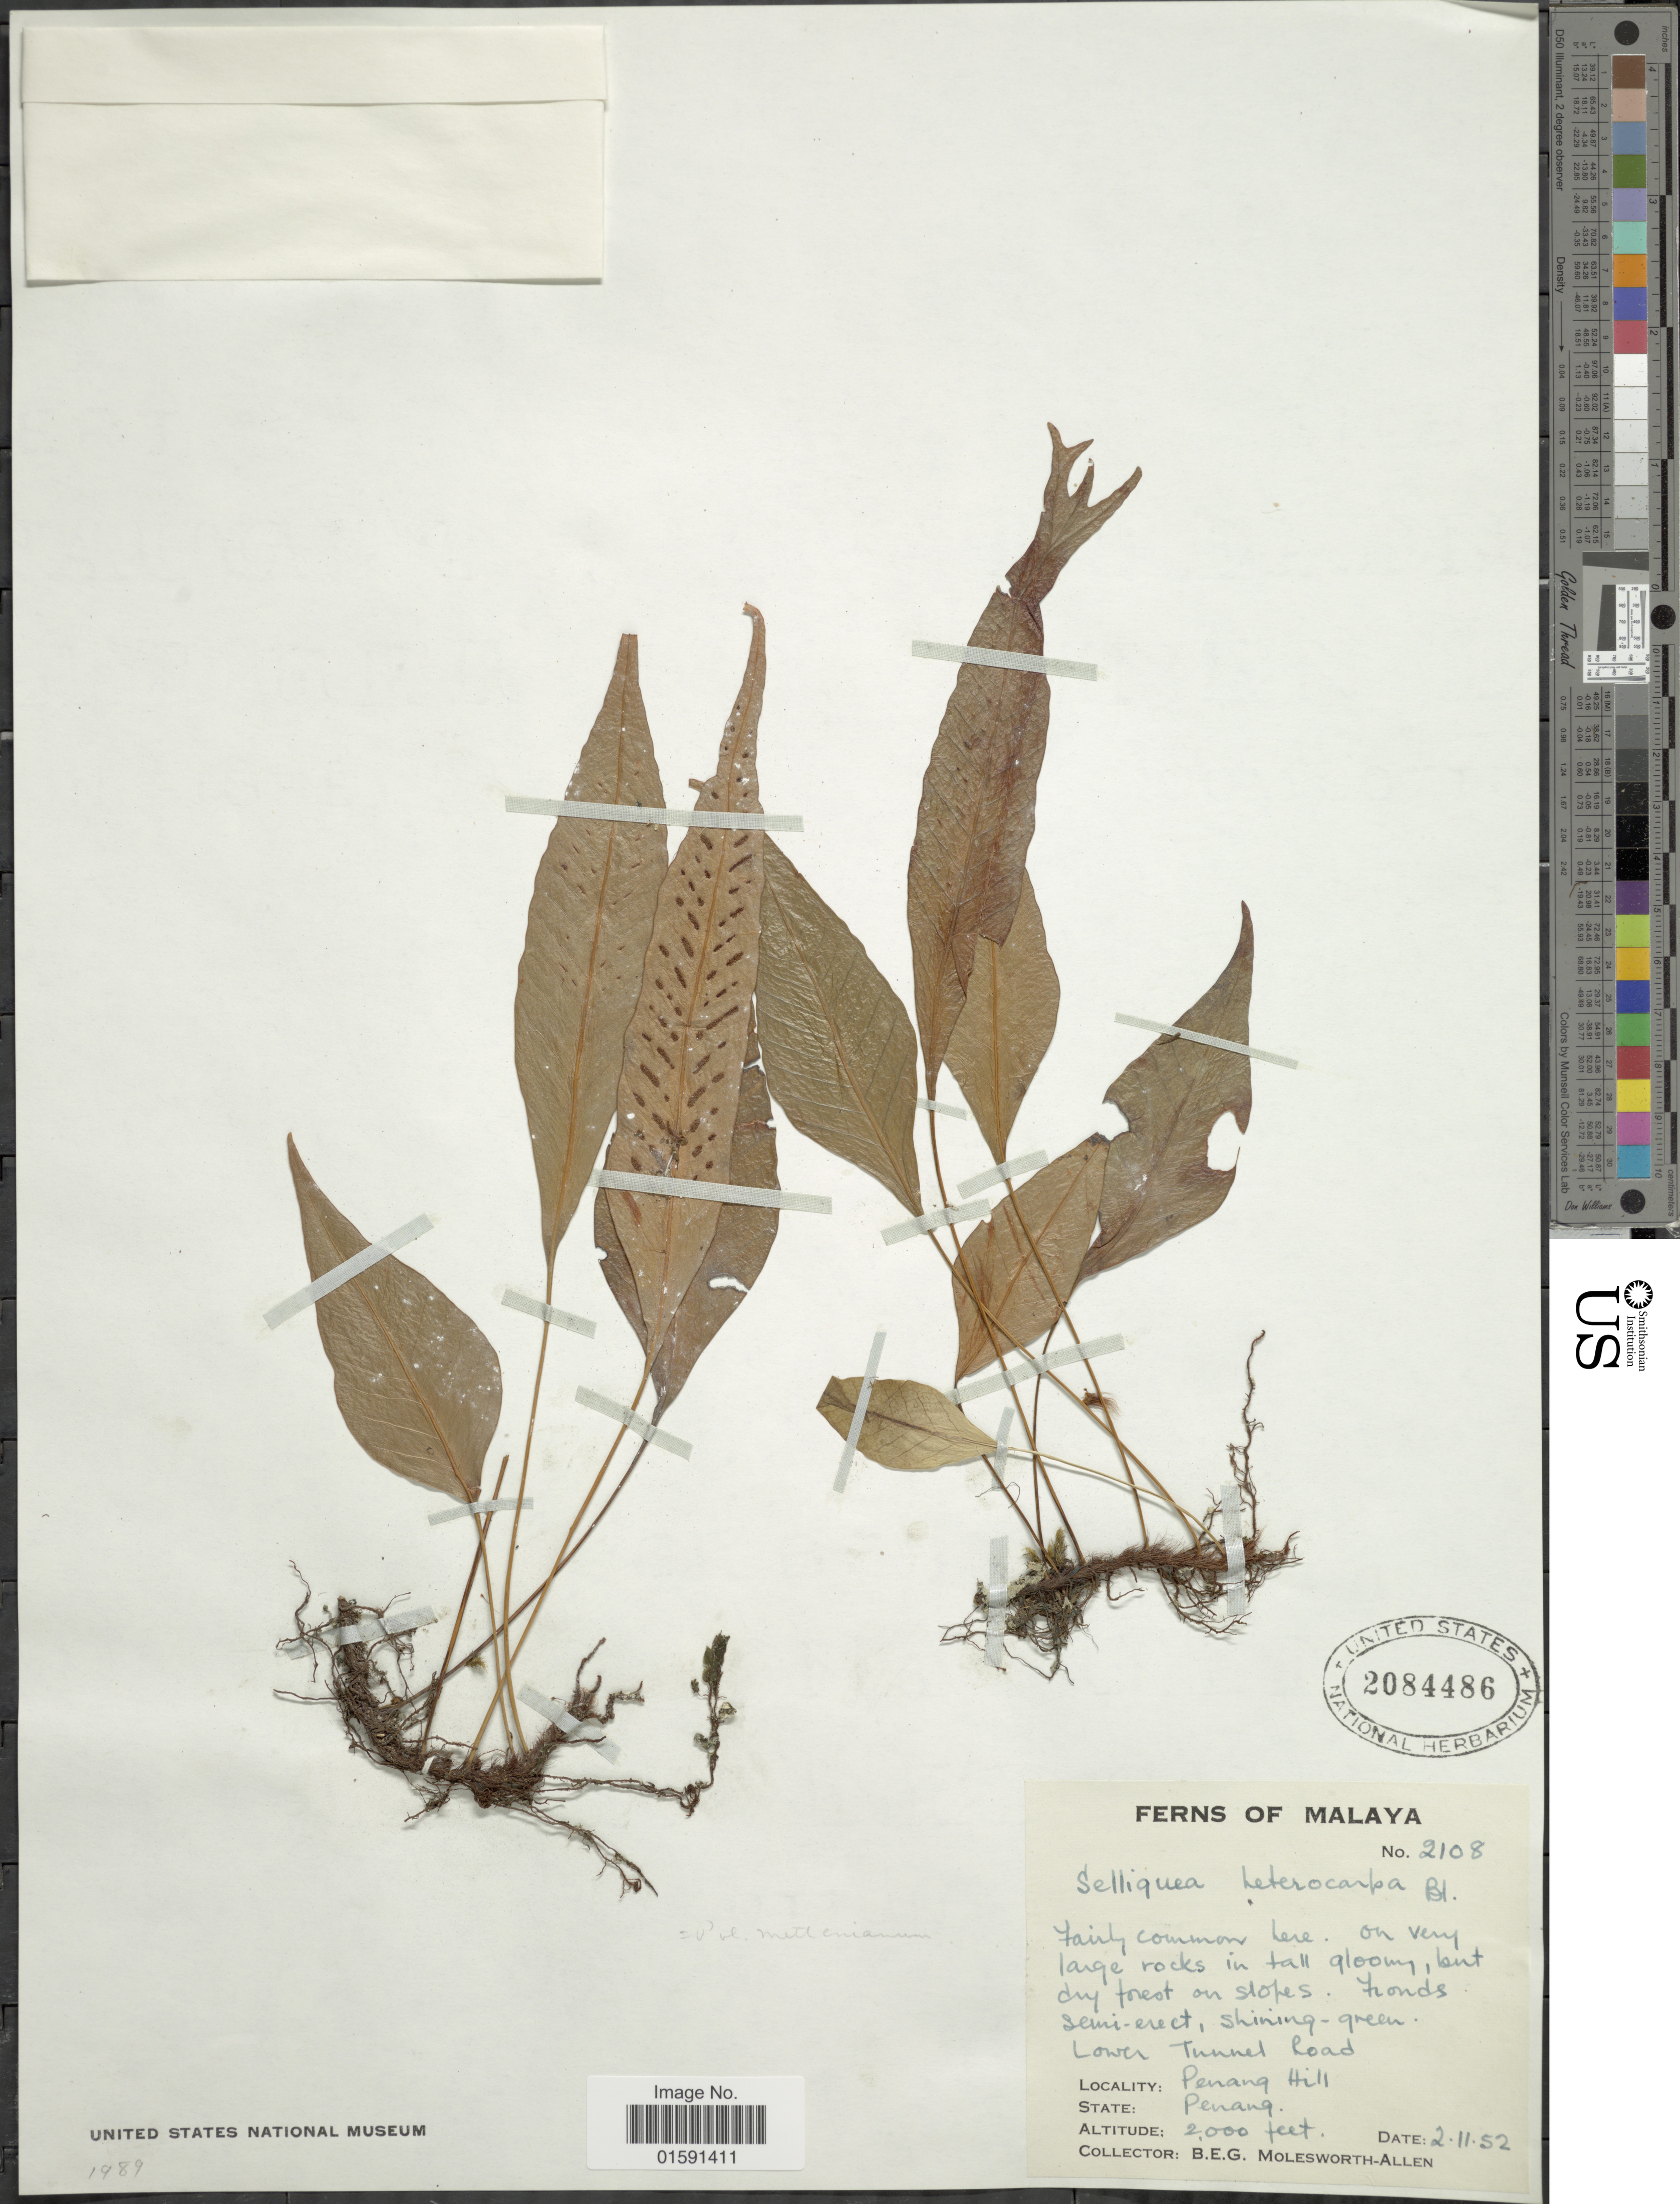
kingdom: Plantae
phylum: Tracheophyta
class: Polypodiopsida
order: Polypodiales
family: Polypodiaceae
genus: Selliguea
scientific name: Selliguea metteniana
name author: (Ces.) Ching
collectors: B. E. G. Molesworth-Allen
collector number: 2108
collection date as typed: Transcribed d/m/y: 2/11/52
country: Malaysia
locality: Malaya, Penang Hill, Penang. Lower Tunnel Road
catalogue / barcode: US 2084486